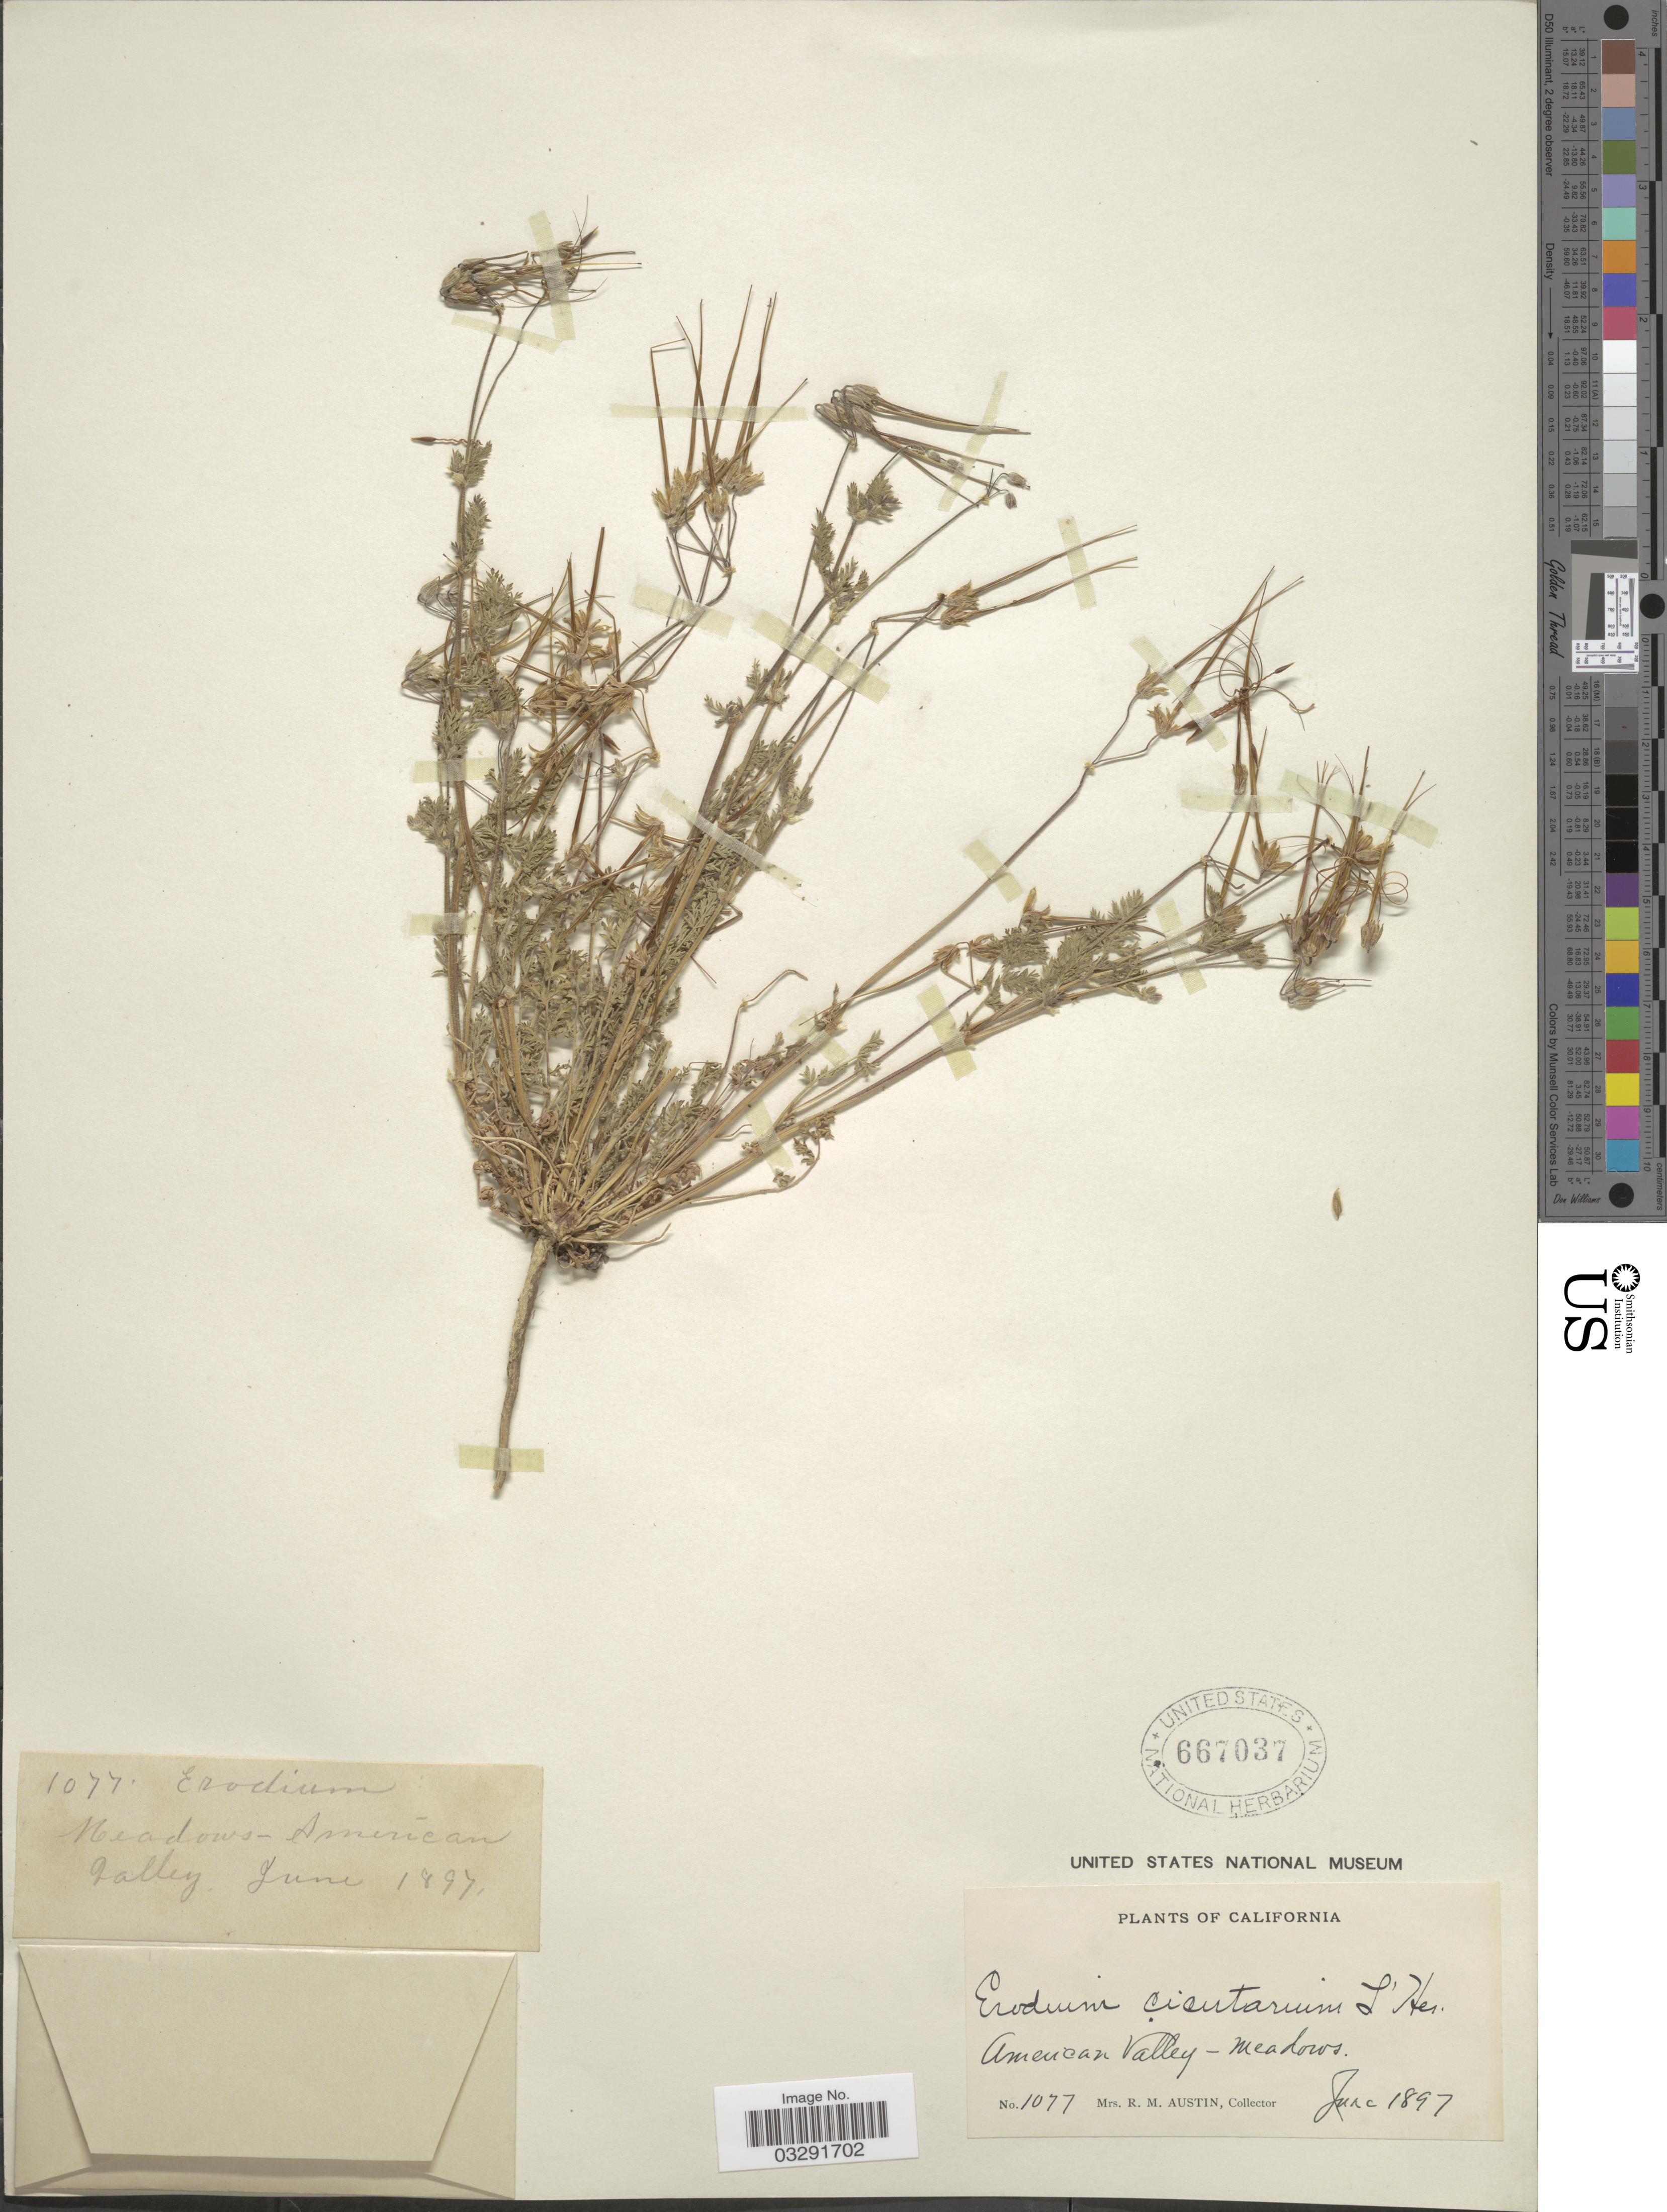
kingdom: Plantae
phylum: Tracheophyta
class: Magnoliopsida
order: Geraniales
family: Geraniaceae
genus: Erodium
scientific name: Erodium cicutarium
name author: (L.) L'Hér.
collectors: R. Austin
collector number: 1077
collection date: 1897-06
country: United States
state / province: California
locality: American Valley - meadows.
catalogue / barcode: US 667037